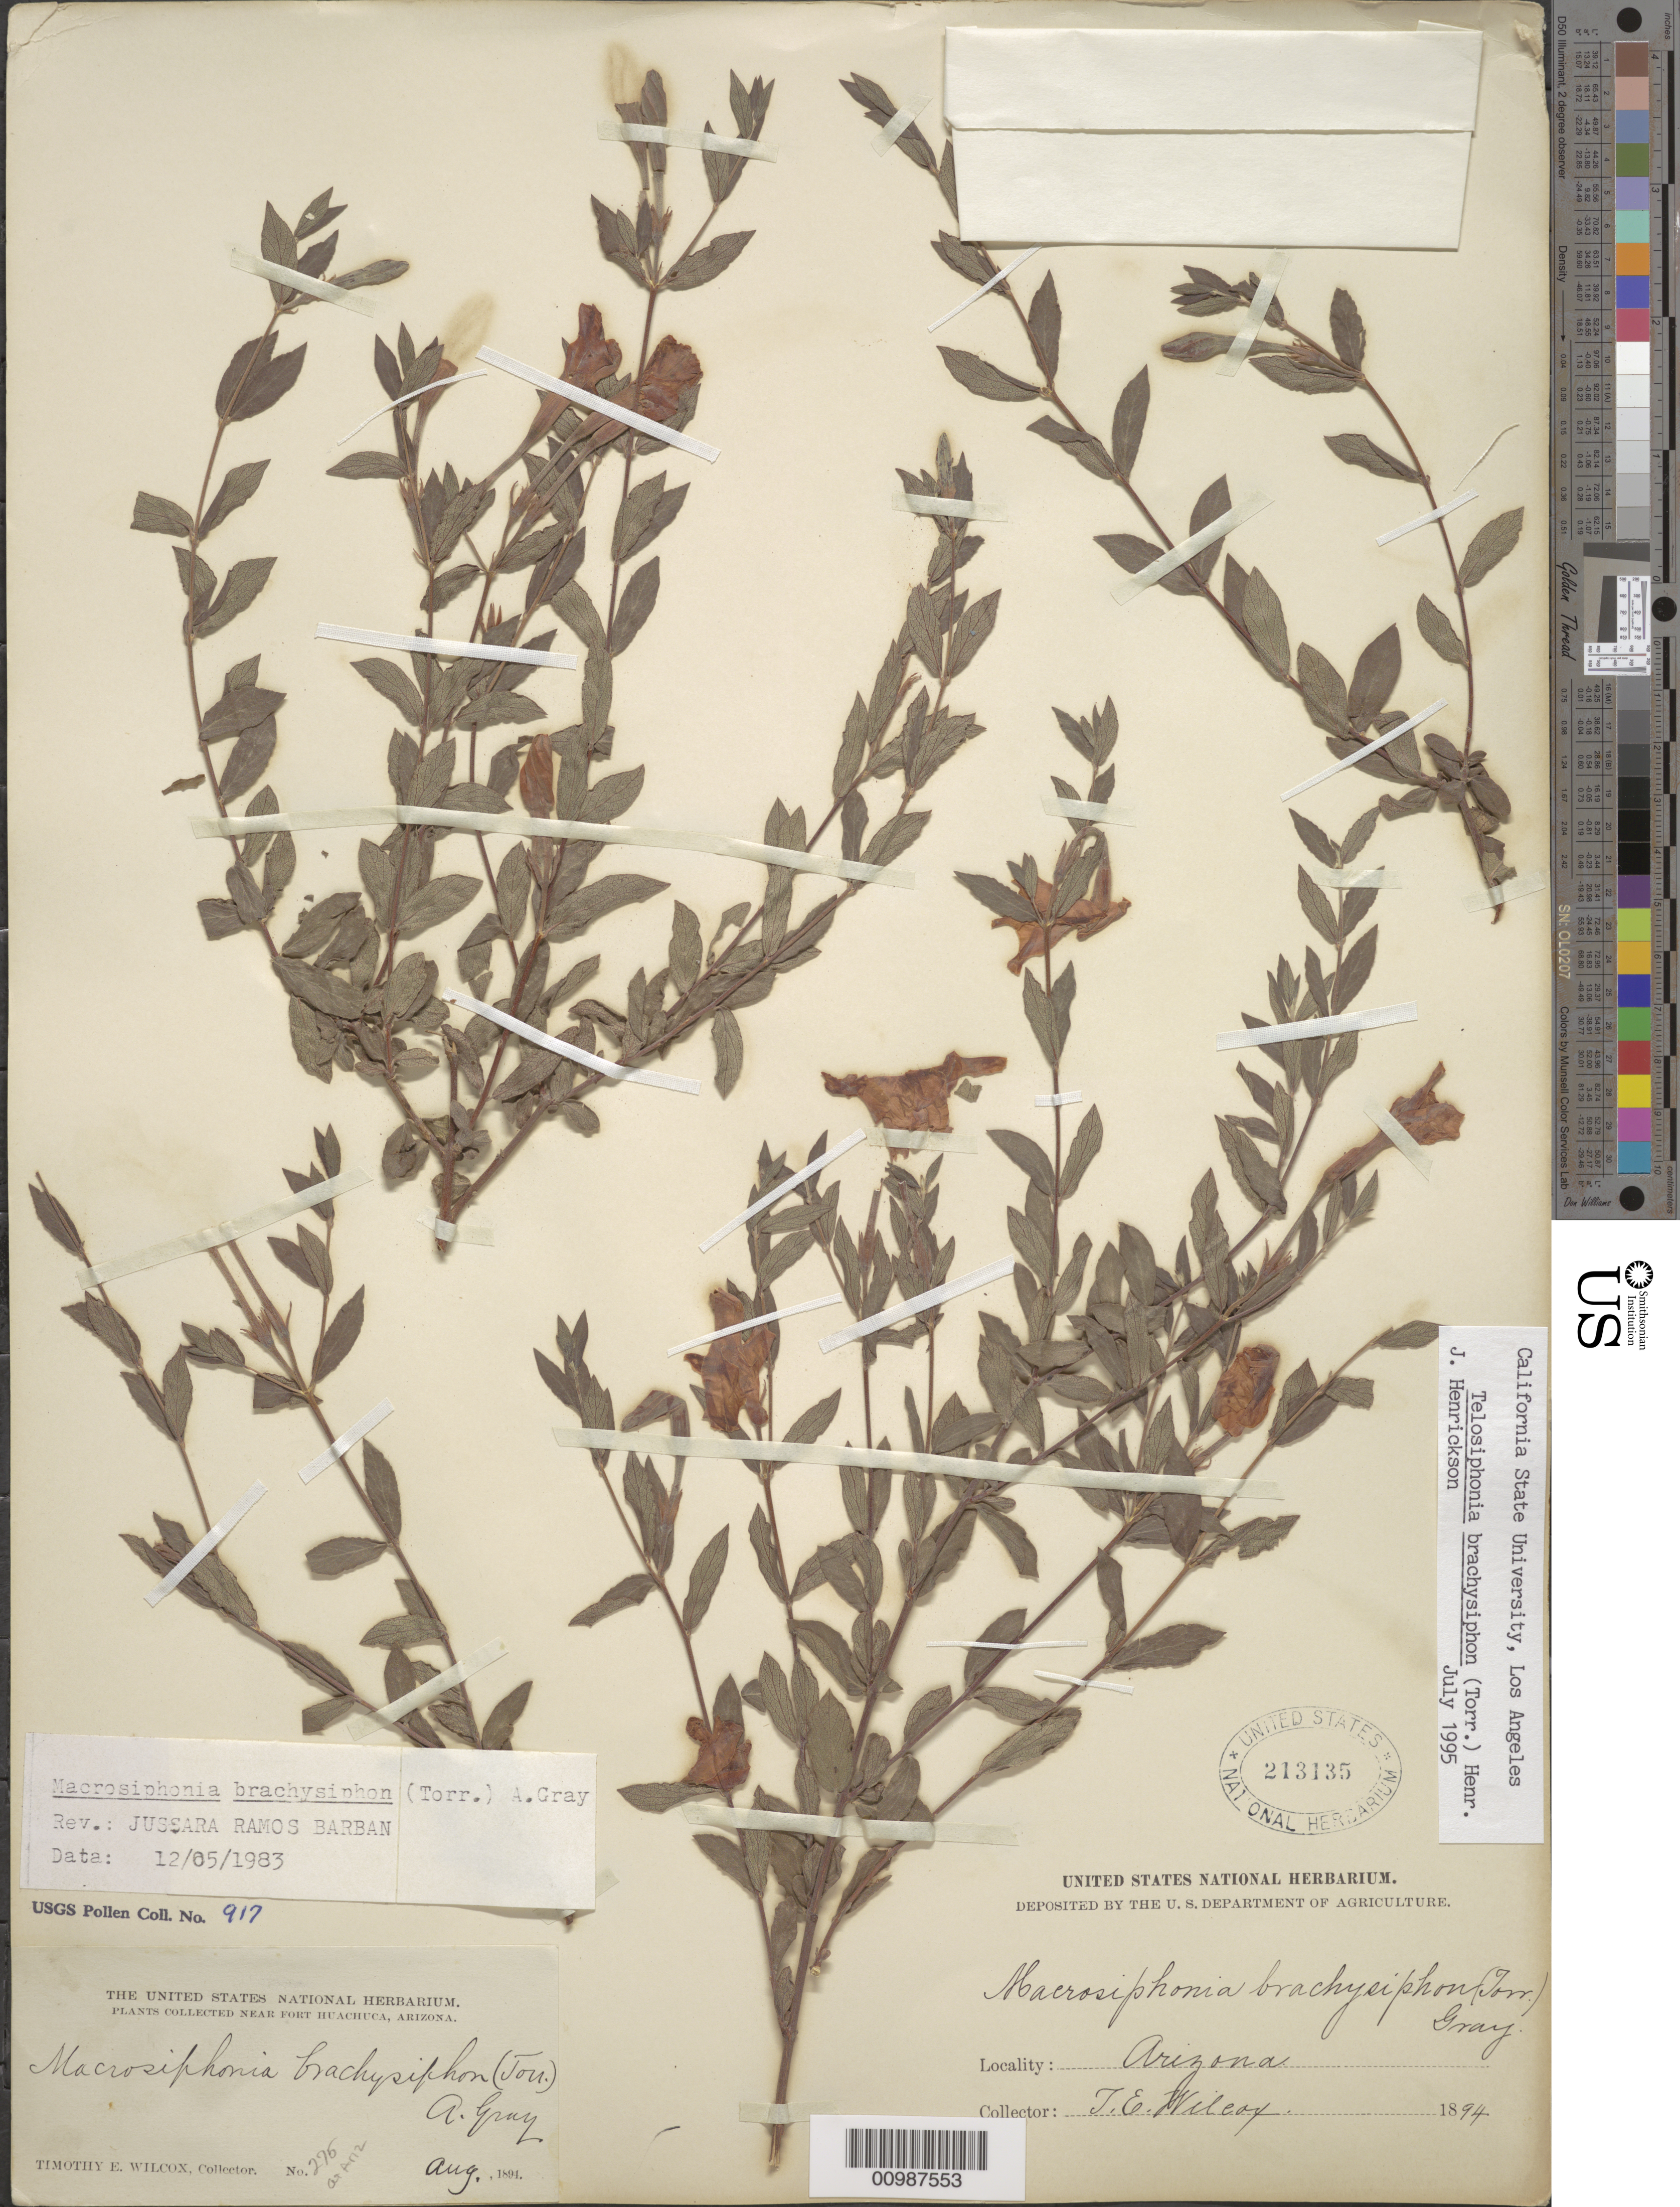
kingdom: Plantae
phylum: Tracheophyta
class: Magnoliopsida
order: Gentianales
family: Apocynaceae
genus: Macrosiphonia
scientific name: Macrosiphonia brachysiphon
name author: (Torr.) A. Gray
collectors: J. Wiley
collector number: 917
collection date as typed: Aug 1894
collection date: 1894-08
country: United States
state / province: Arizona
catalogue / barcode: US 213135